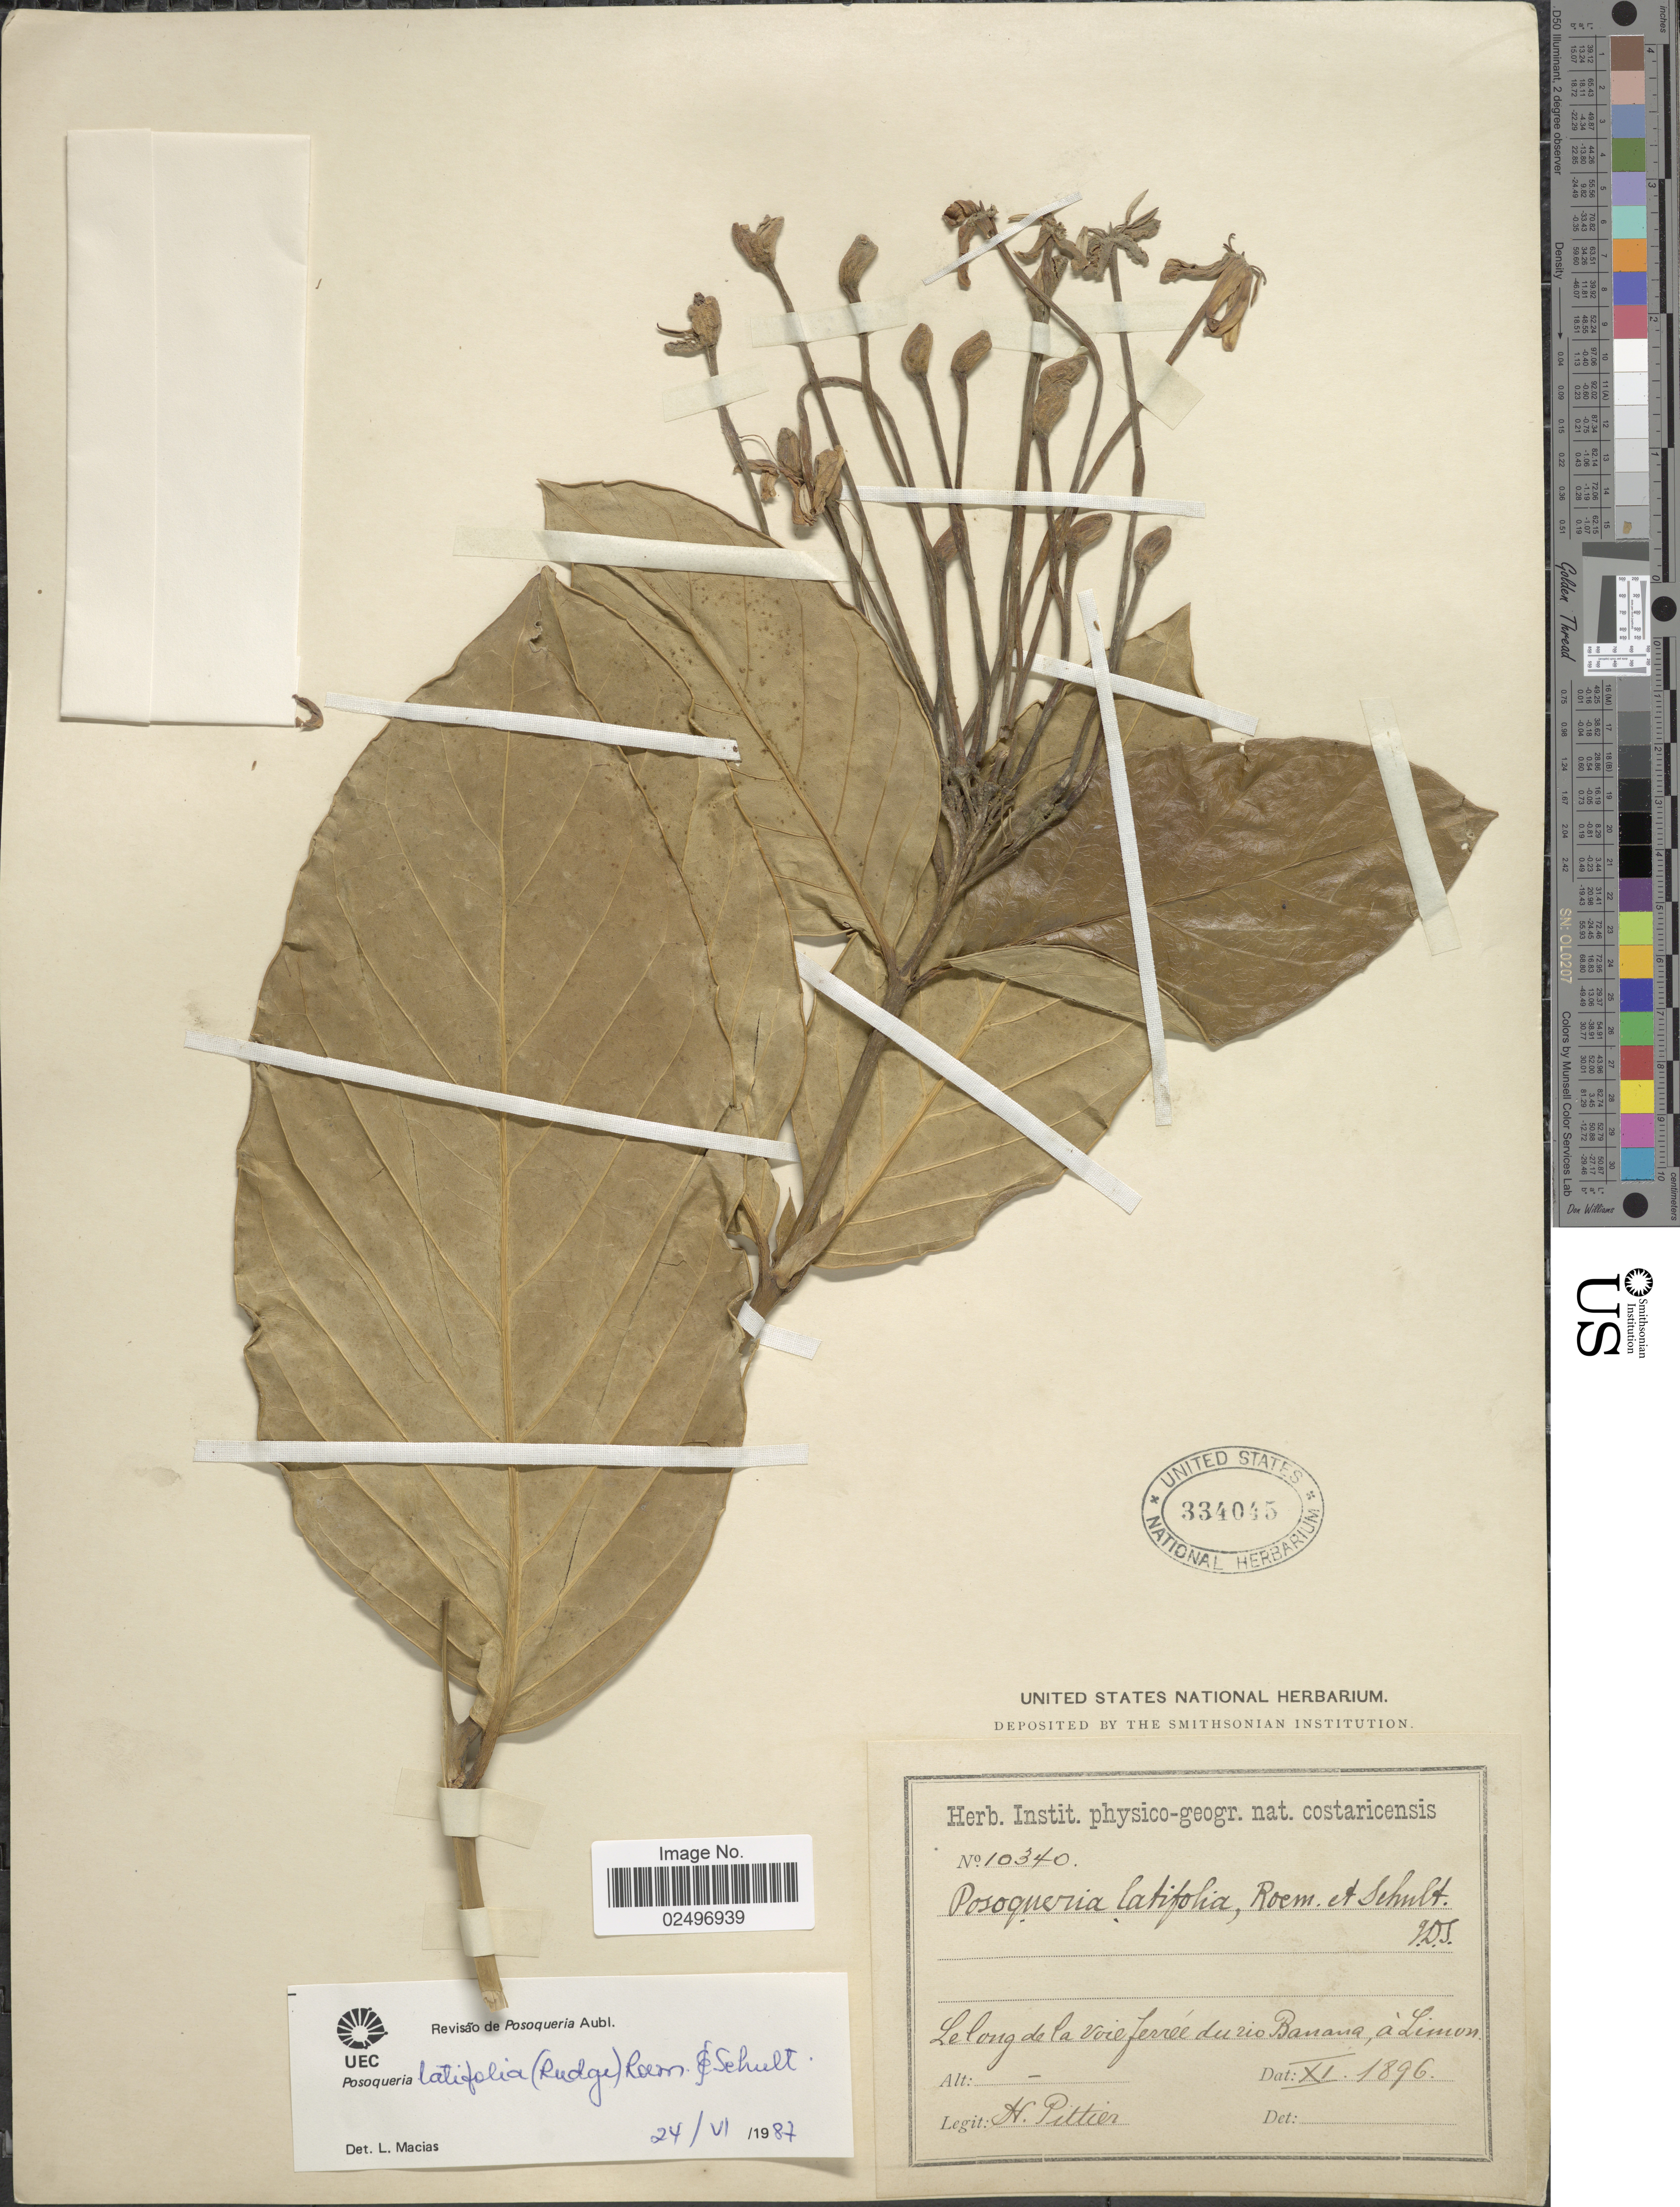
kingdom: Plantae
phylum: Tracheophyta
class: Magnoliopsida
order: Gentianales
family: Rubiaceae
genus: Posoqueria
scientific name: Posoqueria latifolia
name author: (Rudge) Roem. & Schult.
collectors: H. F. Pittier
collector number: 10340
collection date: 1896-11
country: Costa Rica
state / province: Limón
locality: Le long de la voie ferrée du rio Banana, á Limon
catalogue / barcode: US 334045